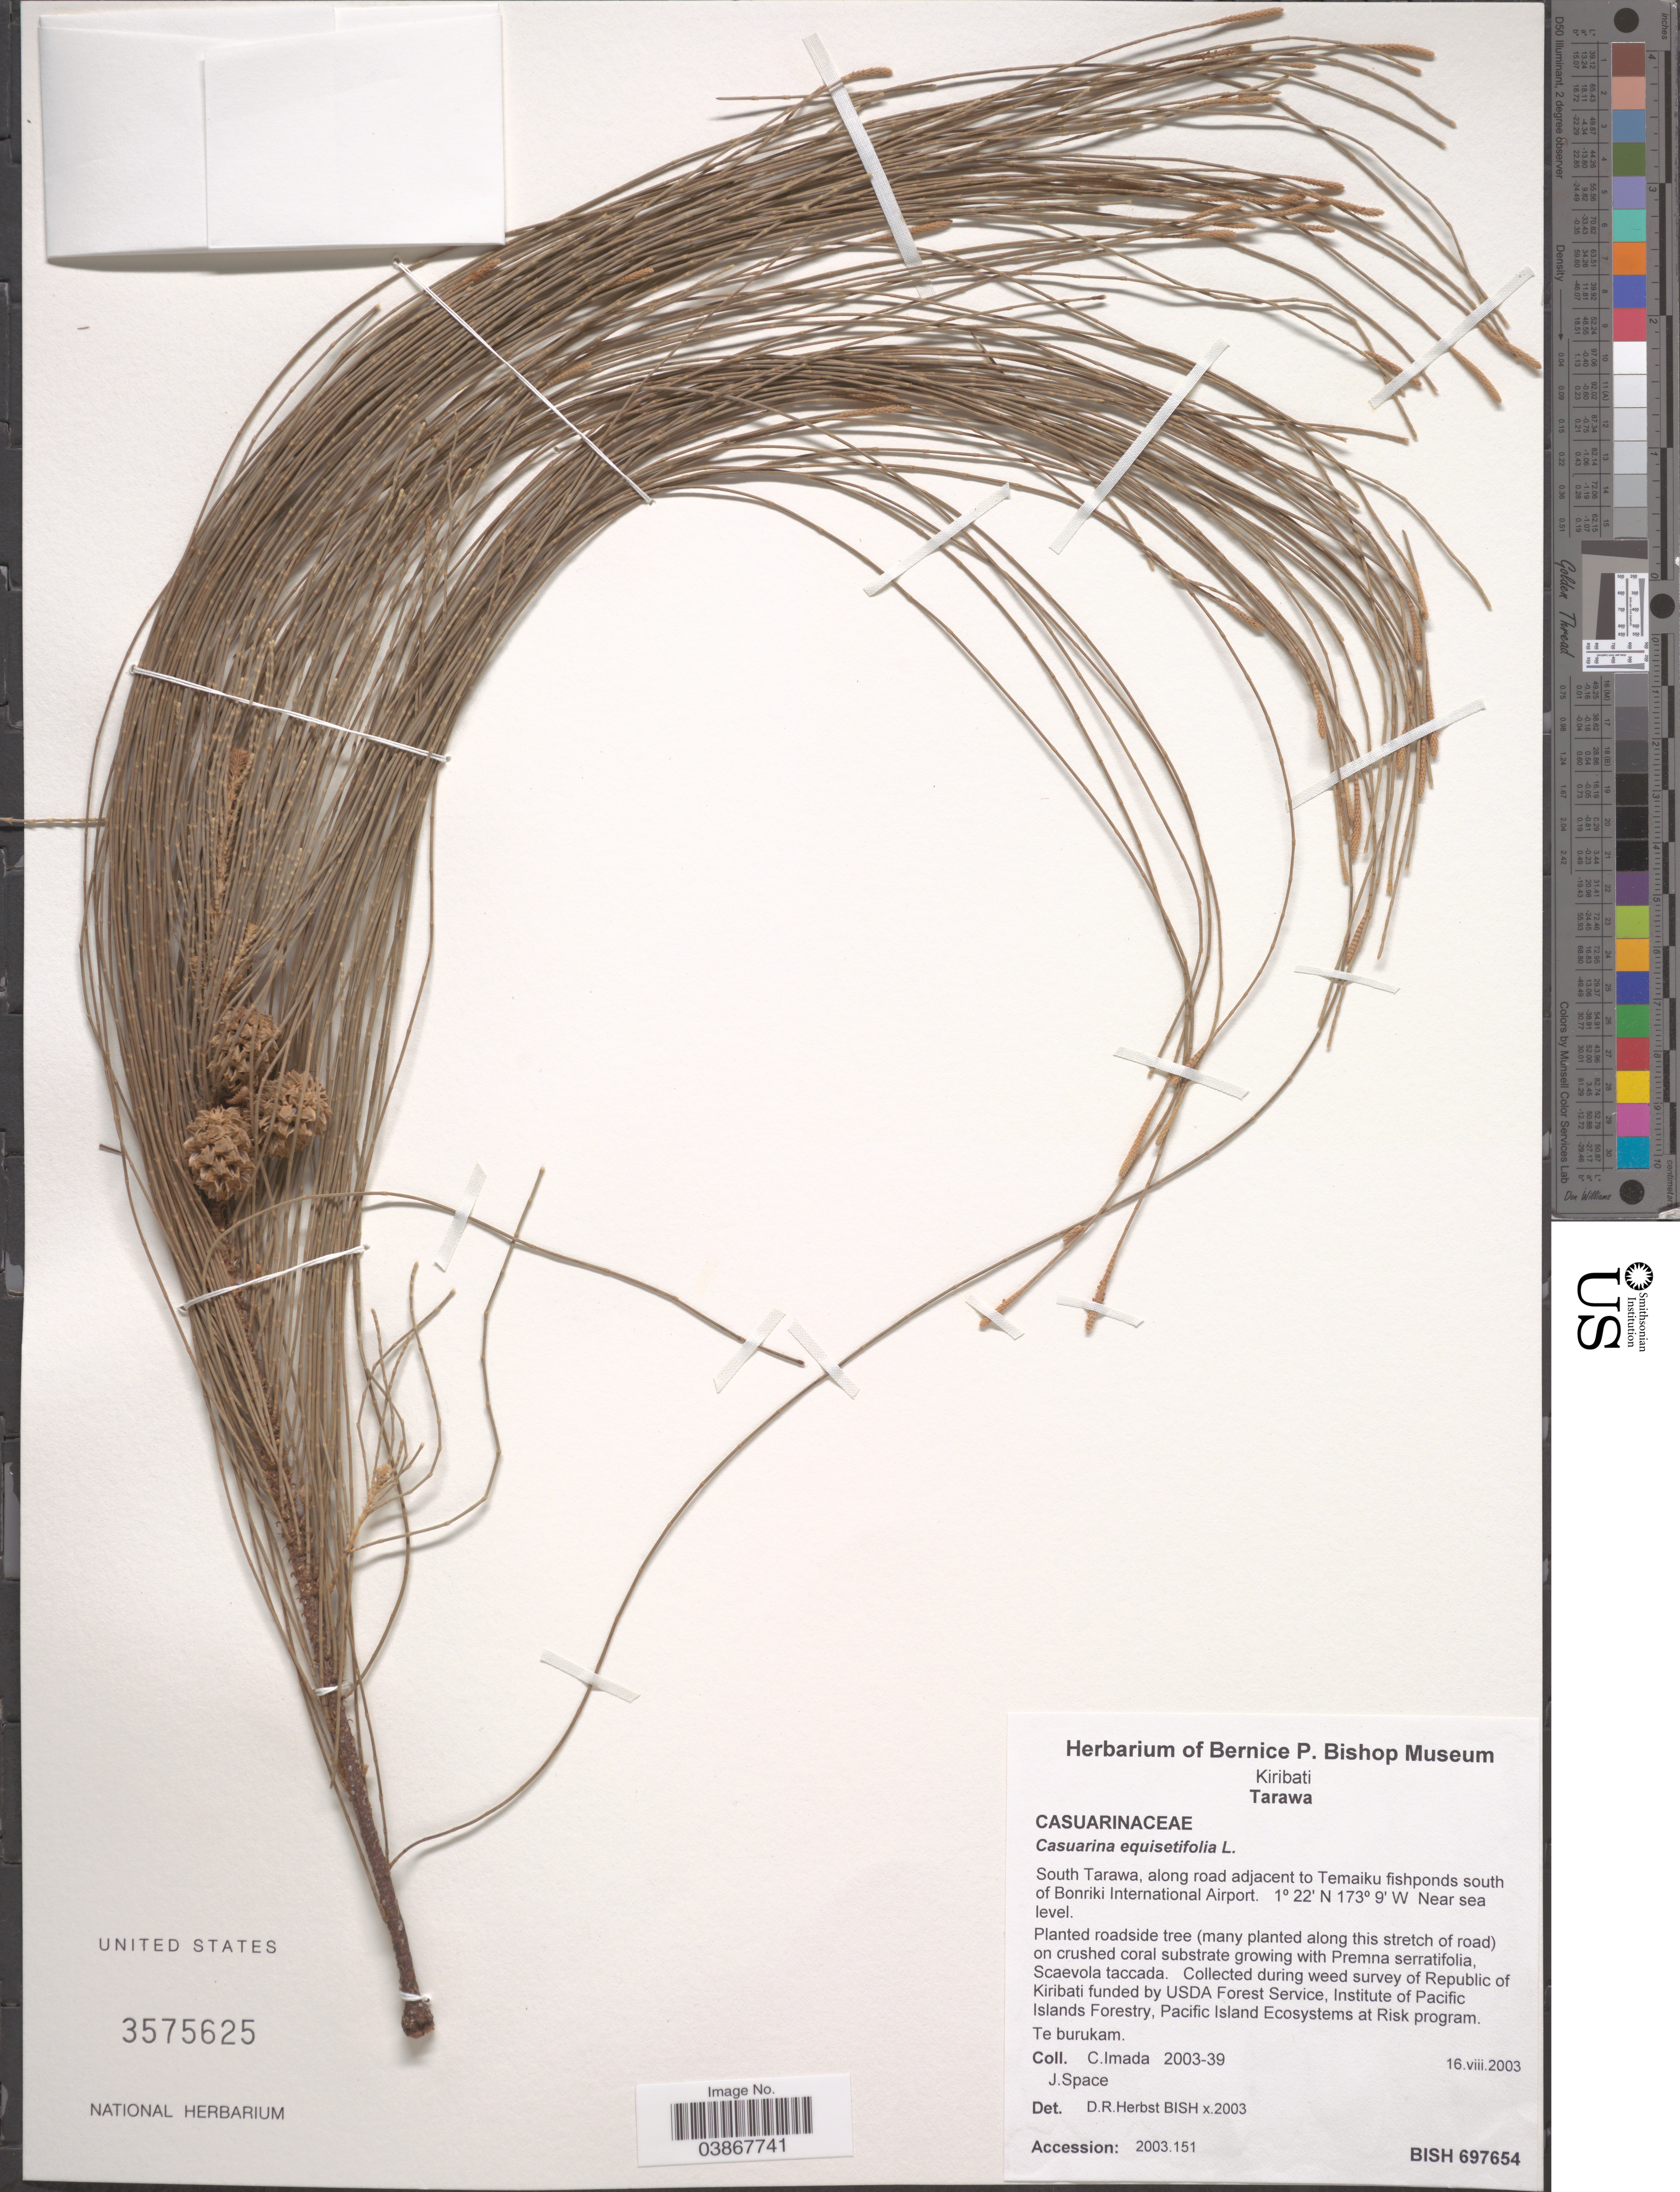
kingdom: Plantae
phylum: Tracheophyta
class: Magnoliopsida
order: Fagales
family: Casuarinaceae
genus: Casuarina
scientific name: Casuarina equisetifolia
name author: L.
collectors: C. Imada & J. Space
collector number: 2003-39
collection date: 2003-08-16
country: Kiribati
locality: Tarawa. South Tarawa, along road adjacent to Temaiku fishponds south of Bonriki International Airport.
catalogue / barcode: US 3575625